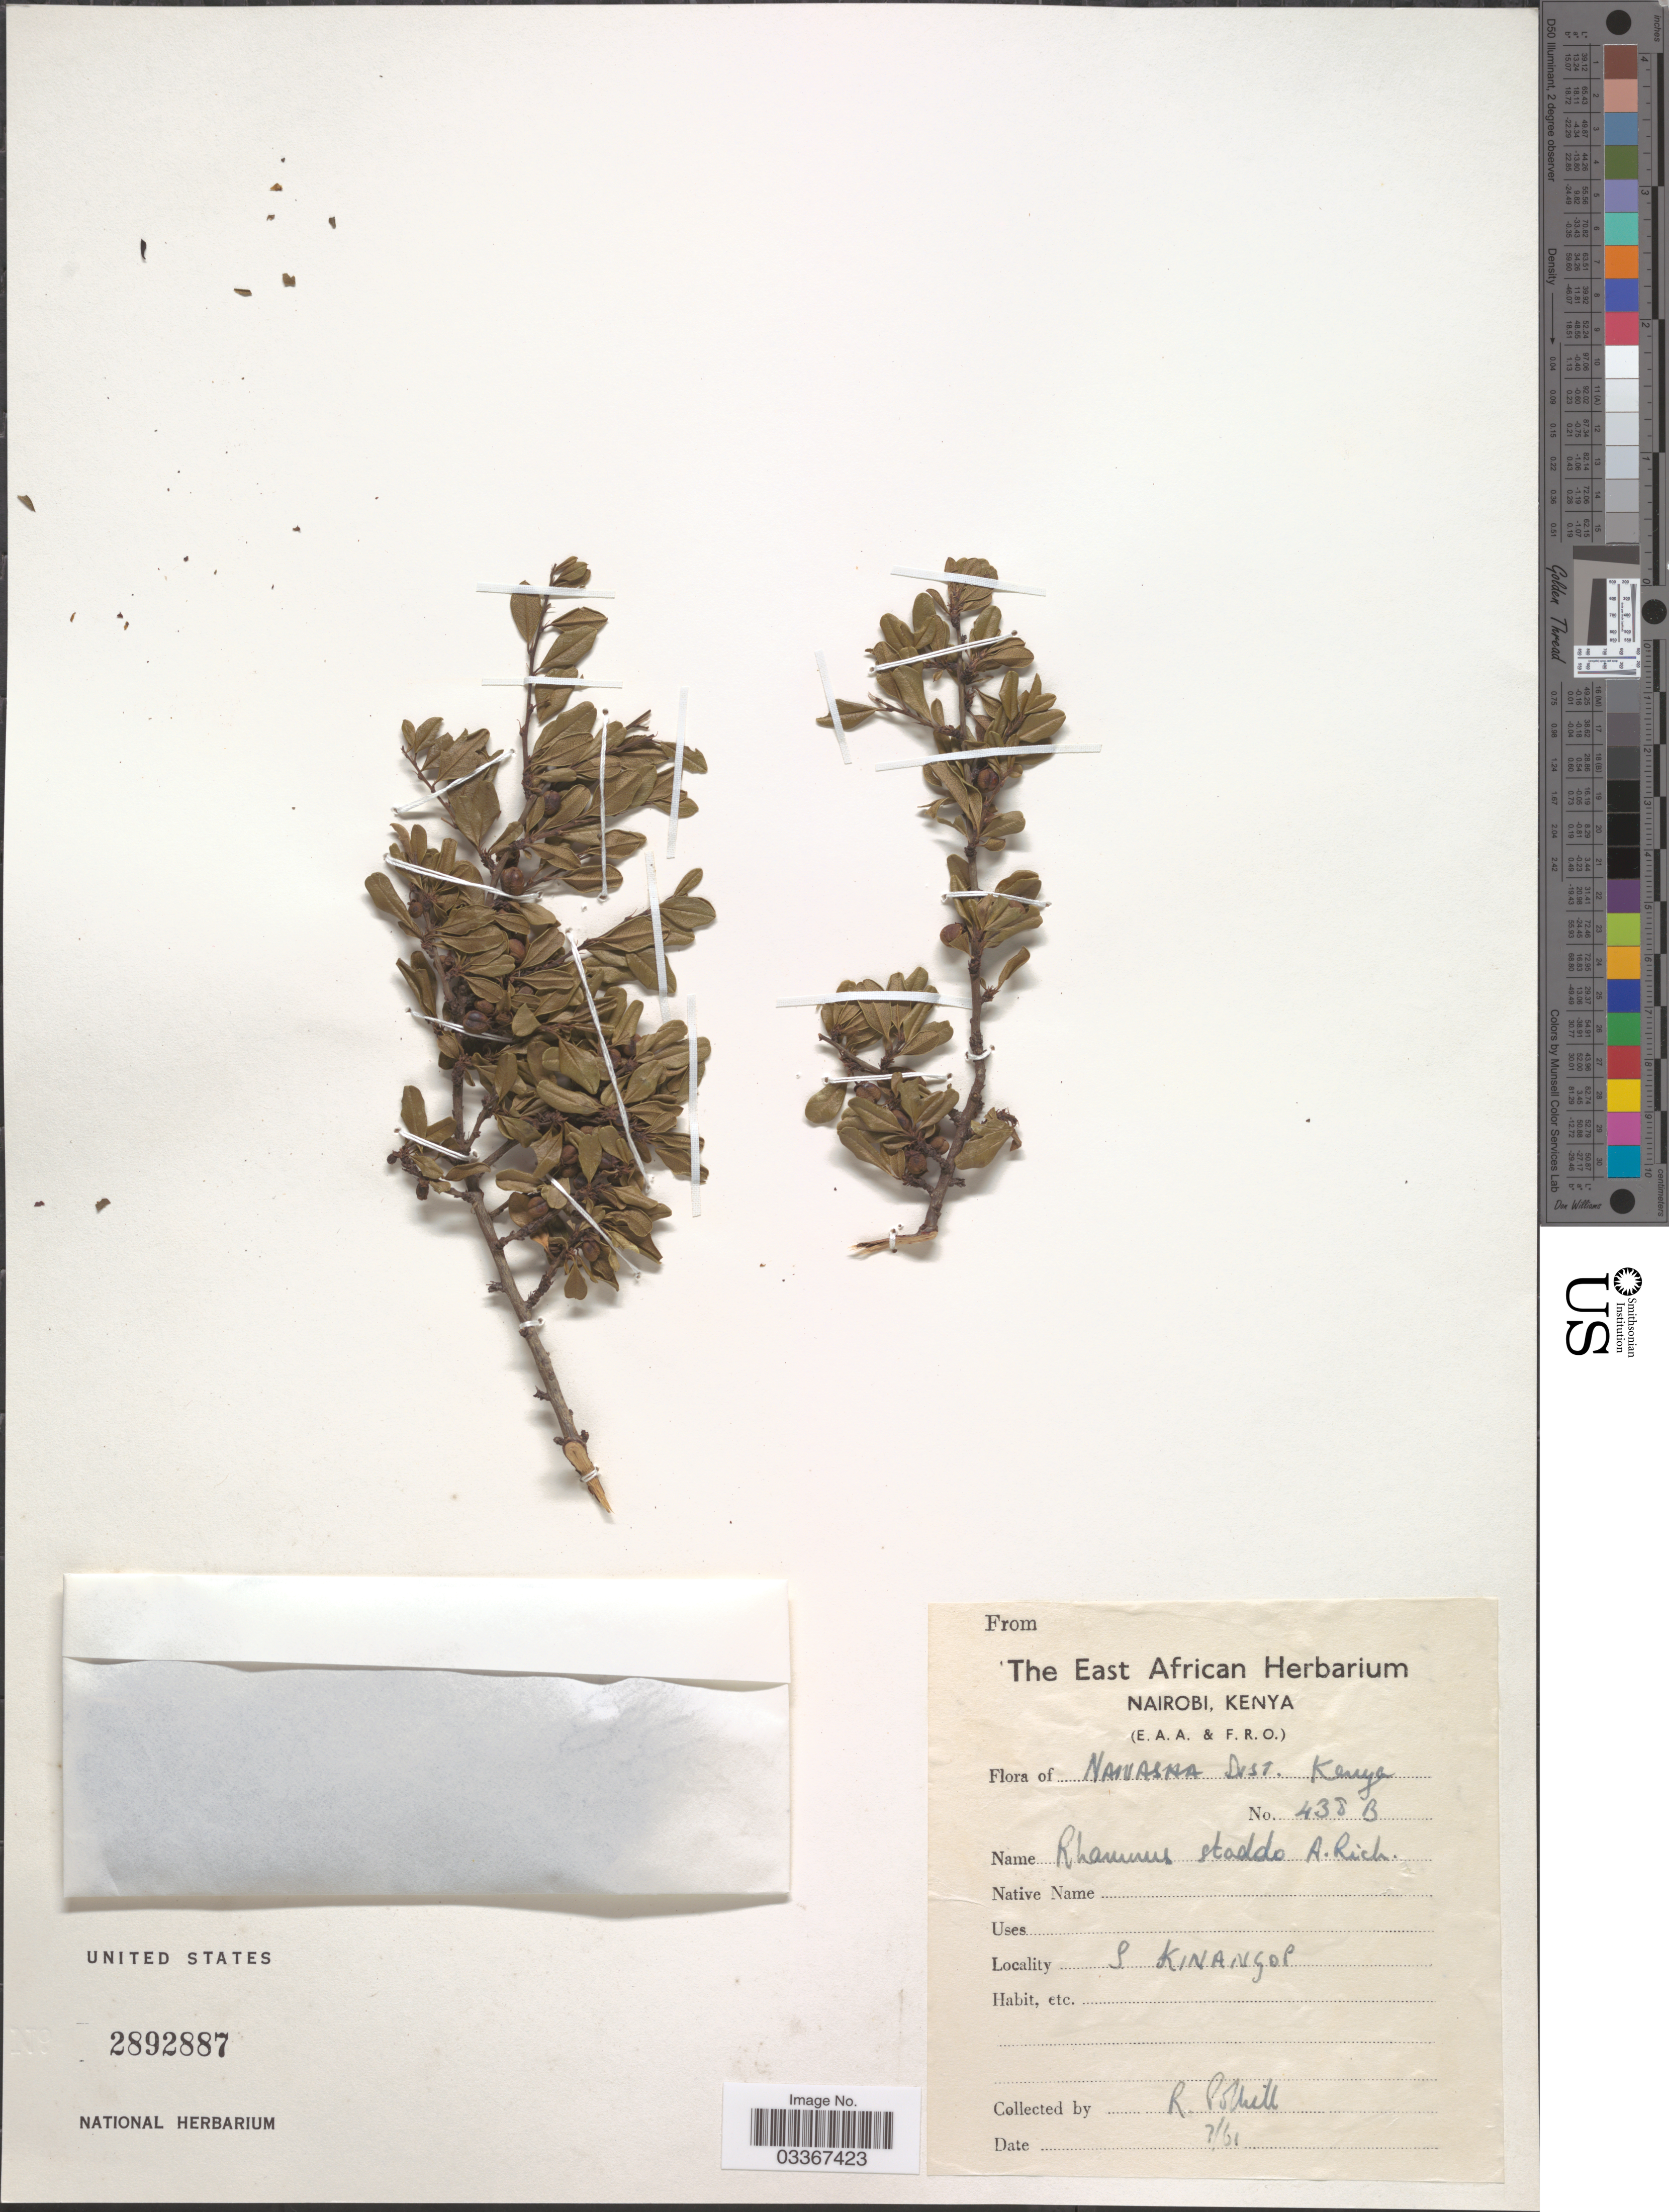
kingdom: Plantae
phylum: Tracheophyta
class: Magnoliopsida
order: Rosales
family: Rhamnaceae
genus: Rhamnus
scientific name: Rhamnus staddo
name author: A. Rich.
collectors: R. M. Polhill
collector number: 438 B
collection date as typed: Transcribed d/m/y: /7/61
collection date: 1961-07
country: Kenya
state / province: Nairobi Area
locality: S. Kinangop.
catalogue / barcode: US 2892887